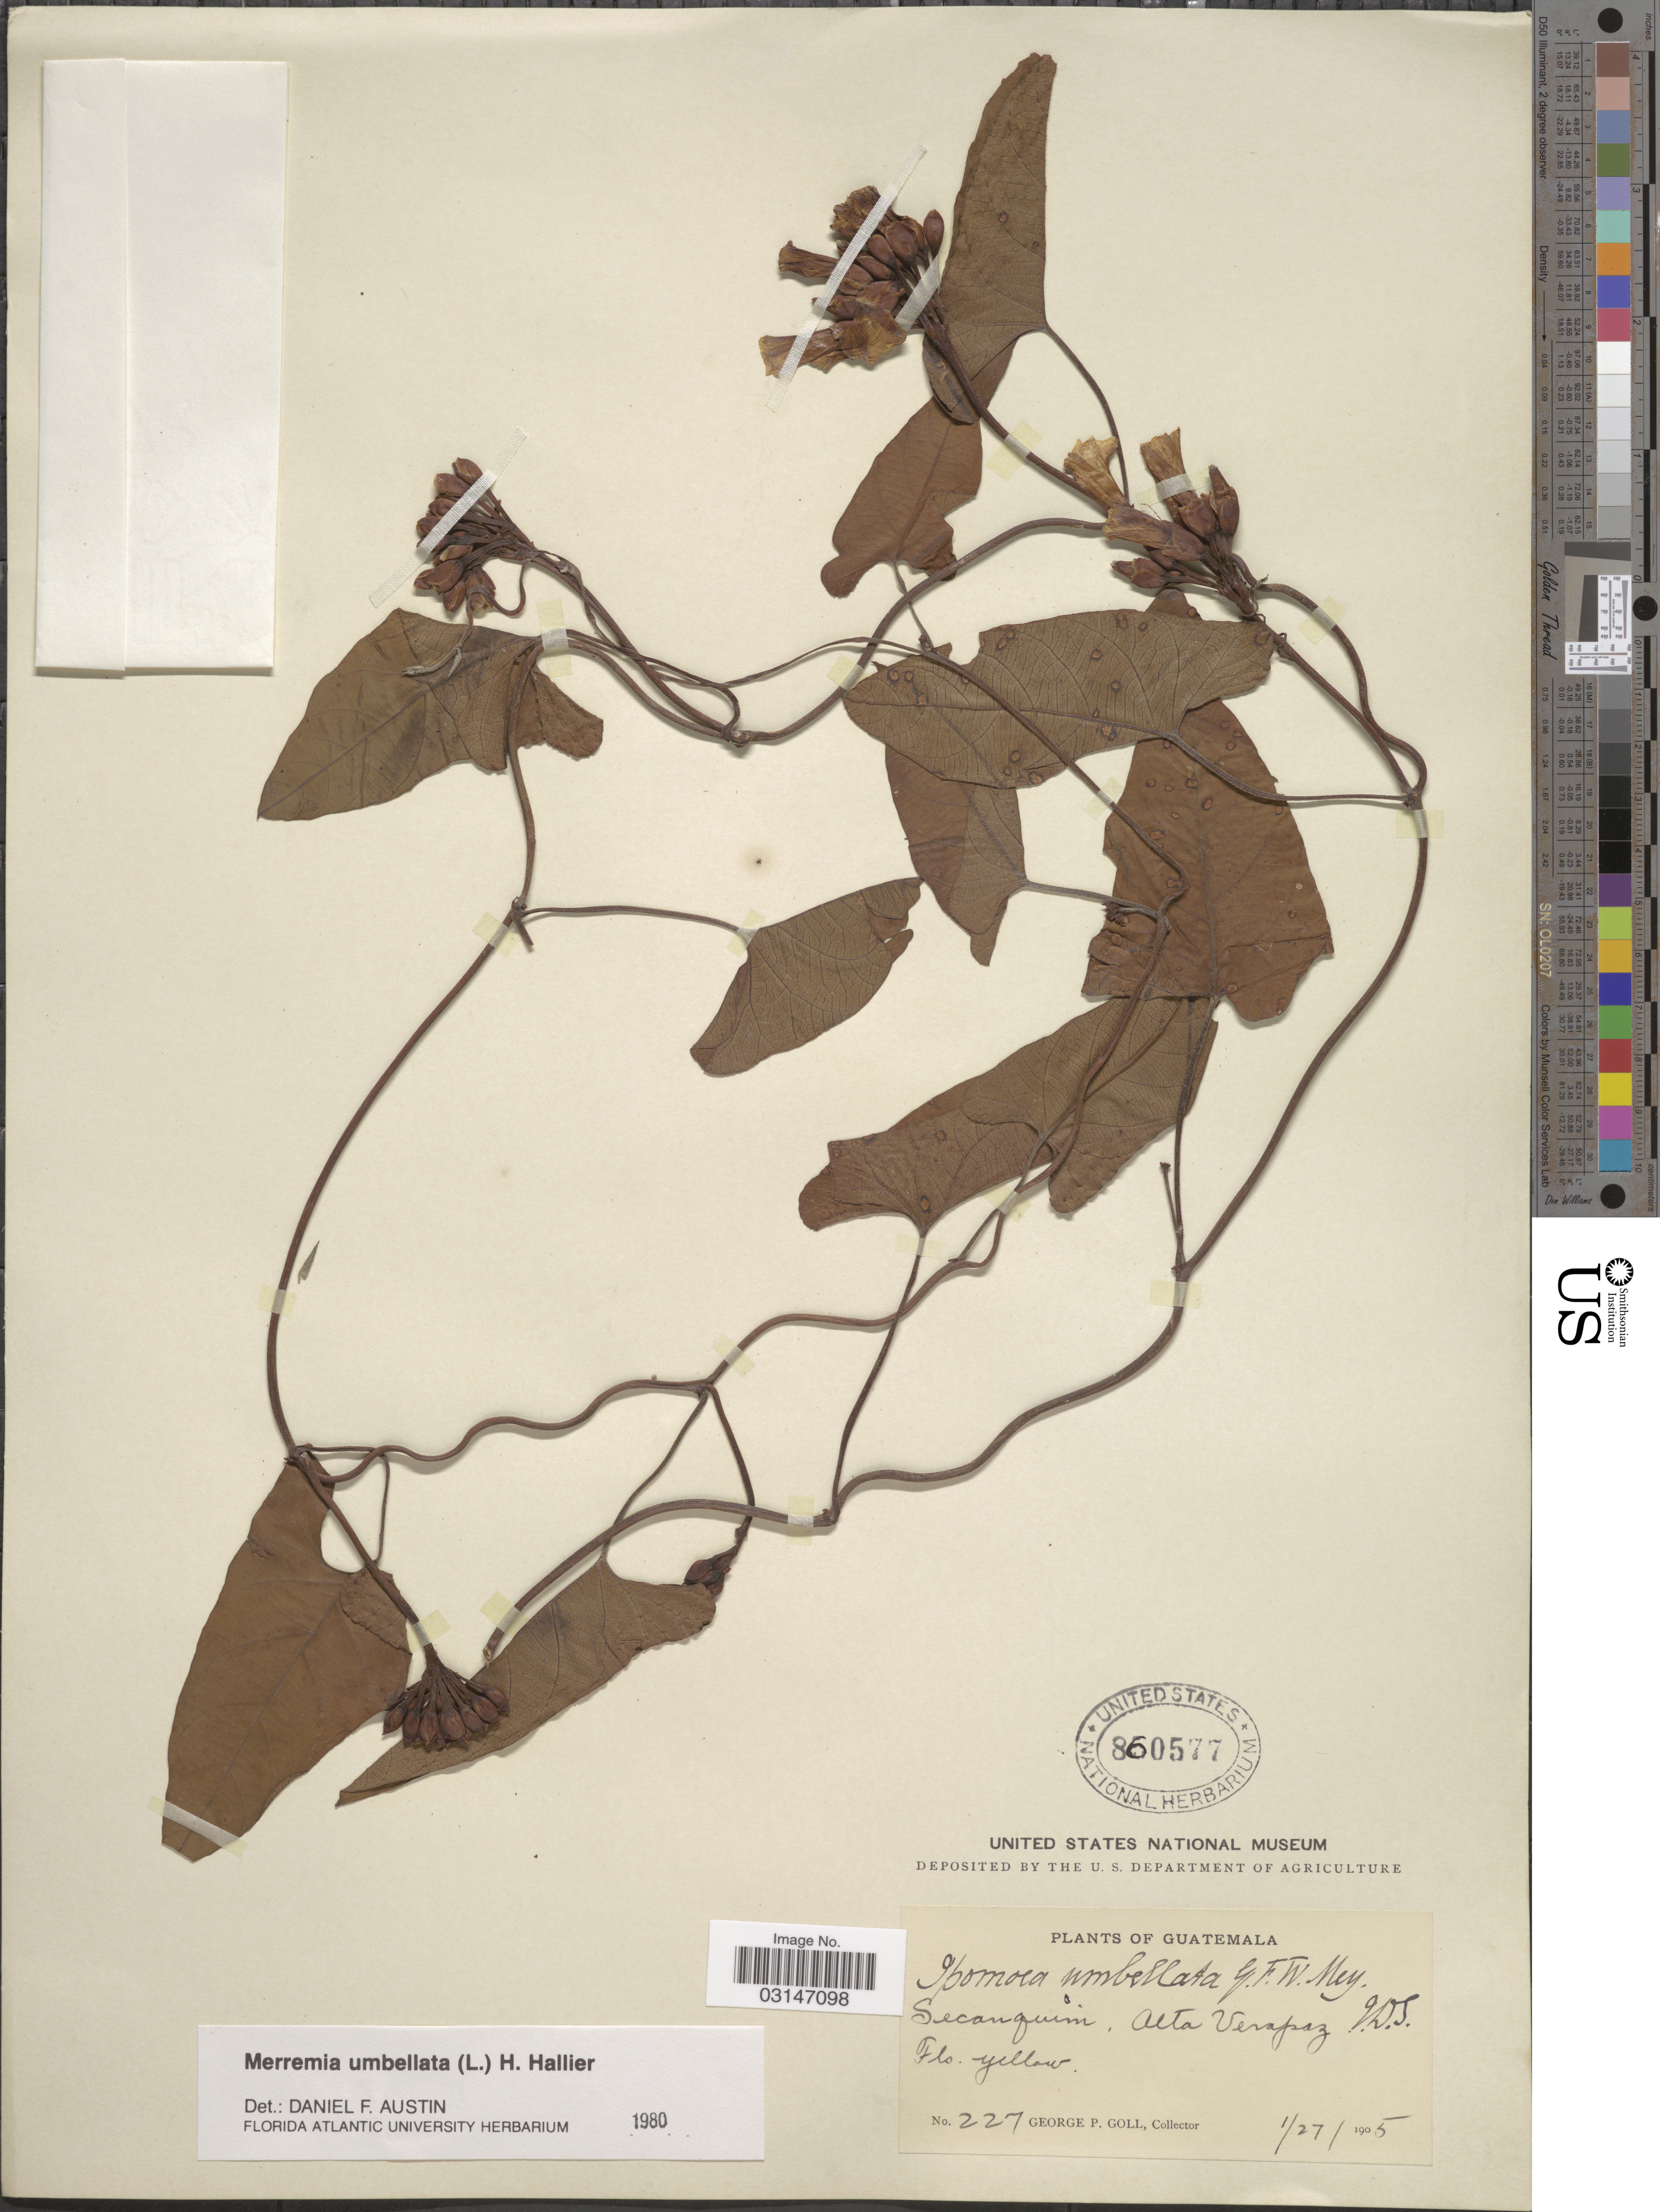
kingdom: Plantae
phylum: Tracheophyta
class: Magnoliopsida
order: Solanales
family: Convolvulaceae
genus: Camonea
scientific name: Camonea umbellata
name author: (L.) A. R. Simões & Staples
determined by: Strong, Mark T., (BOT), Smithsonian Institution - National Museum of Natural History (UNITED STATES)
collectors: G. P. Goll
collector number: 227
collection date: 1905-01-27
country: Guatemala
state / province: Alta Verapaz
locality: Secanguim, Alta Verapaz.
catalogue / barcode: US 860577